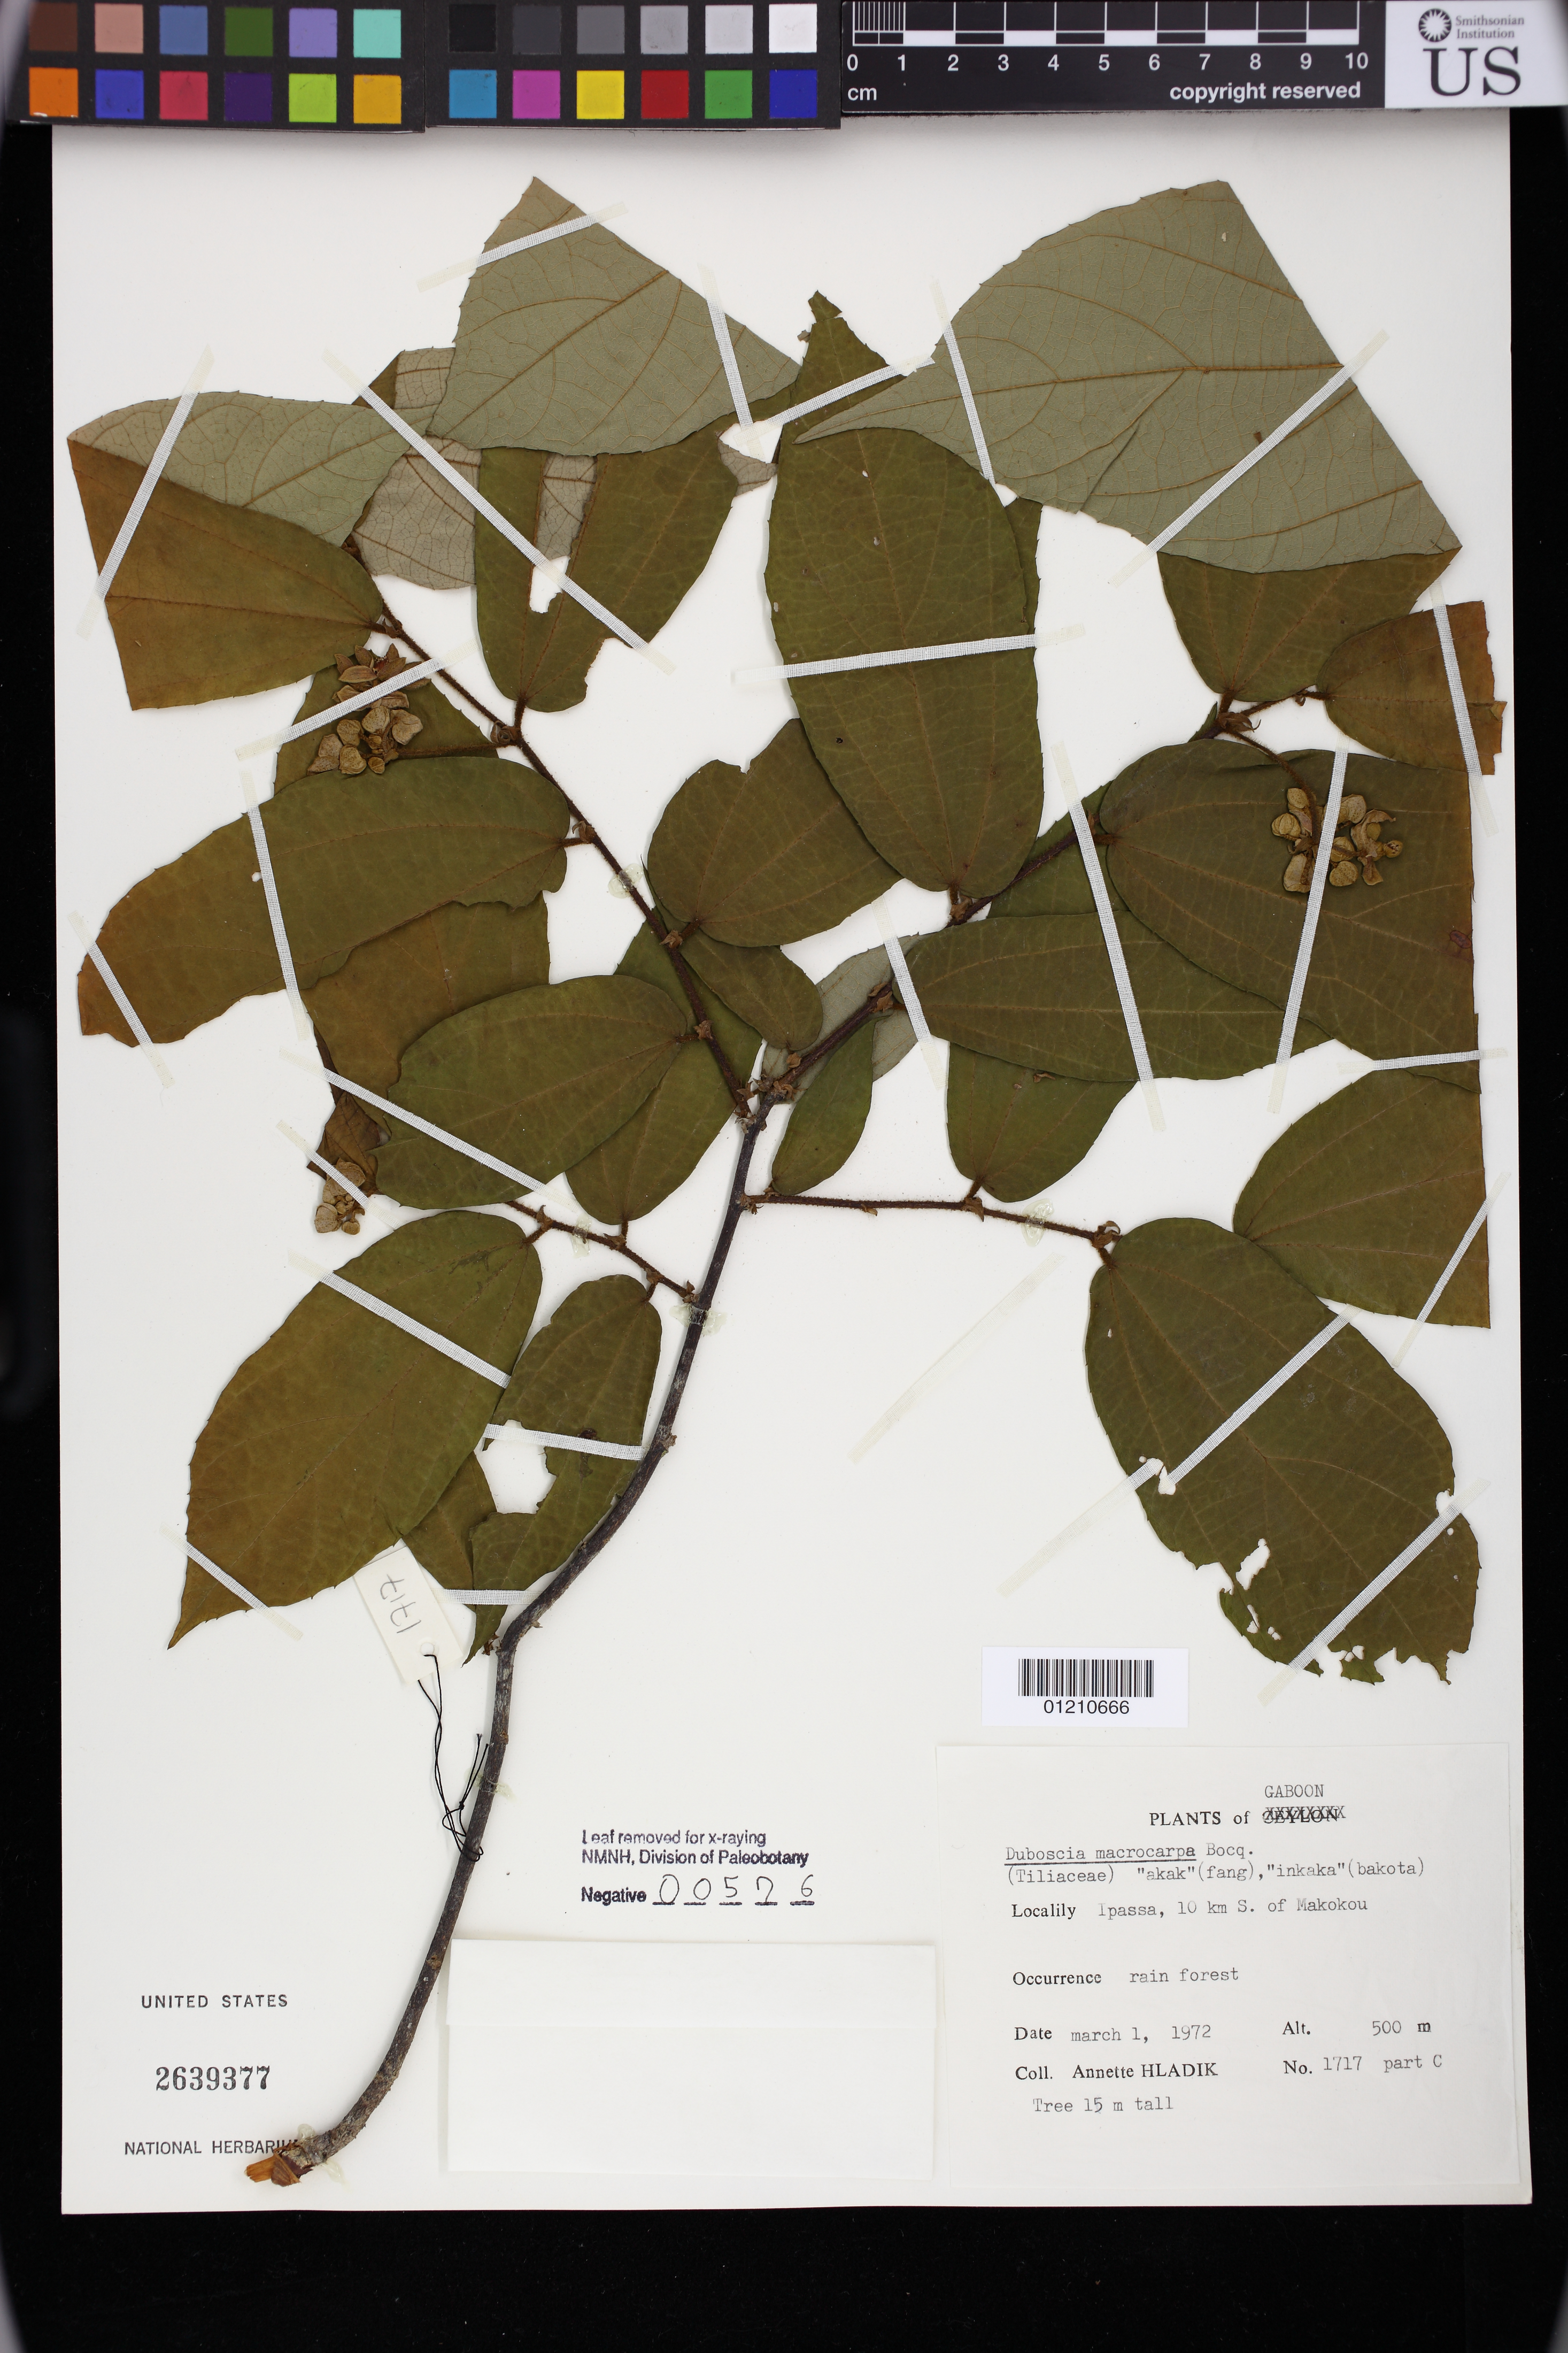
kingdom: Plantae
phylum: Tracheophyta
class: Magnoliopsida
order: Malvales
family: Malvaceae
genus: Duboscia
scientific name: Duboscia macrocarpa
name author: Bocq.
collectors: A. Hladik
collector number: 1717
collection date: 1972-03-01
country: Gabon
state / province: Ogooué-Ivindo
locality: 10 km S. of Makokou, Ipassa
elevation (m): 500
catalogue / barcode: US 2639377